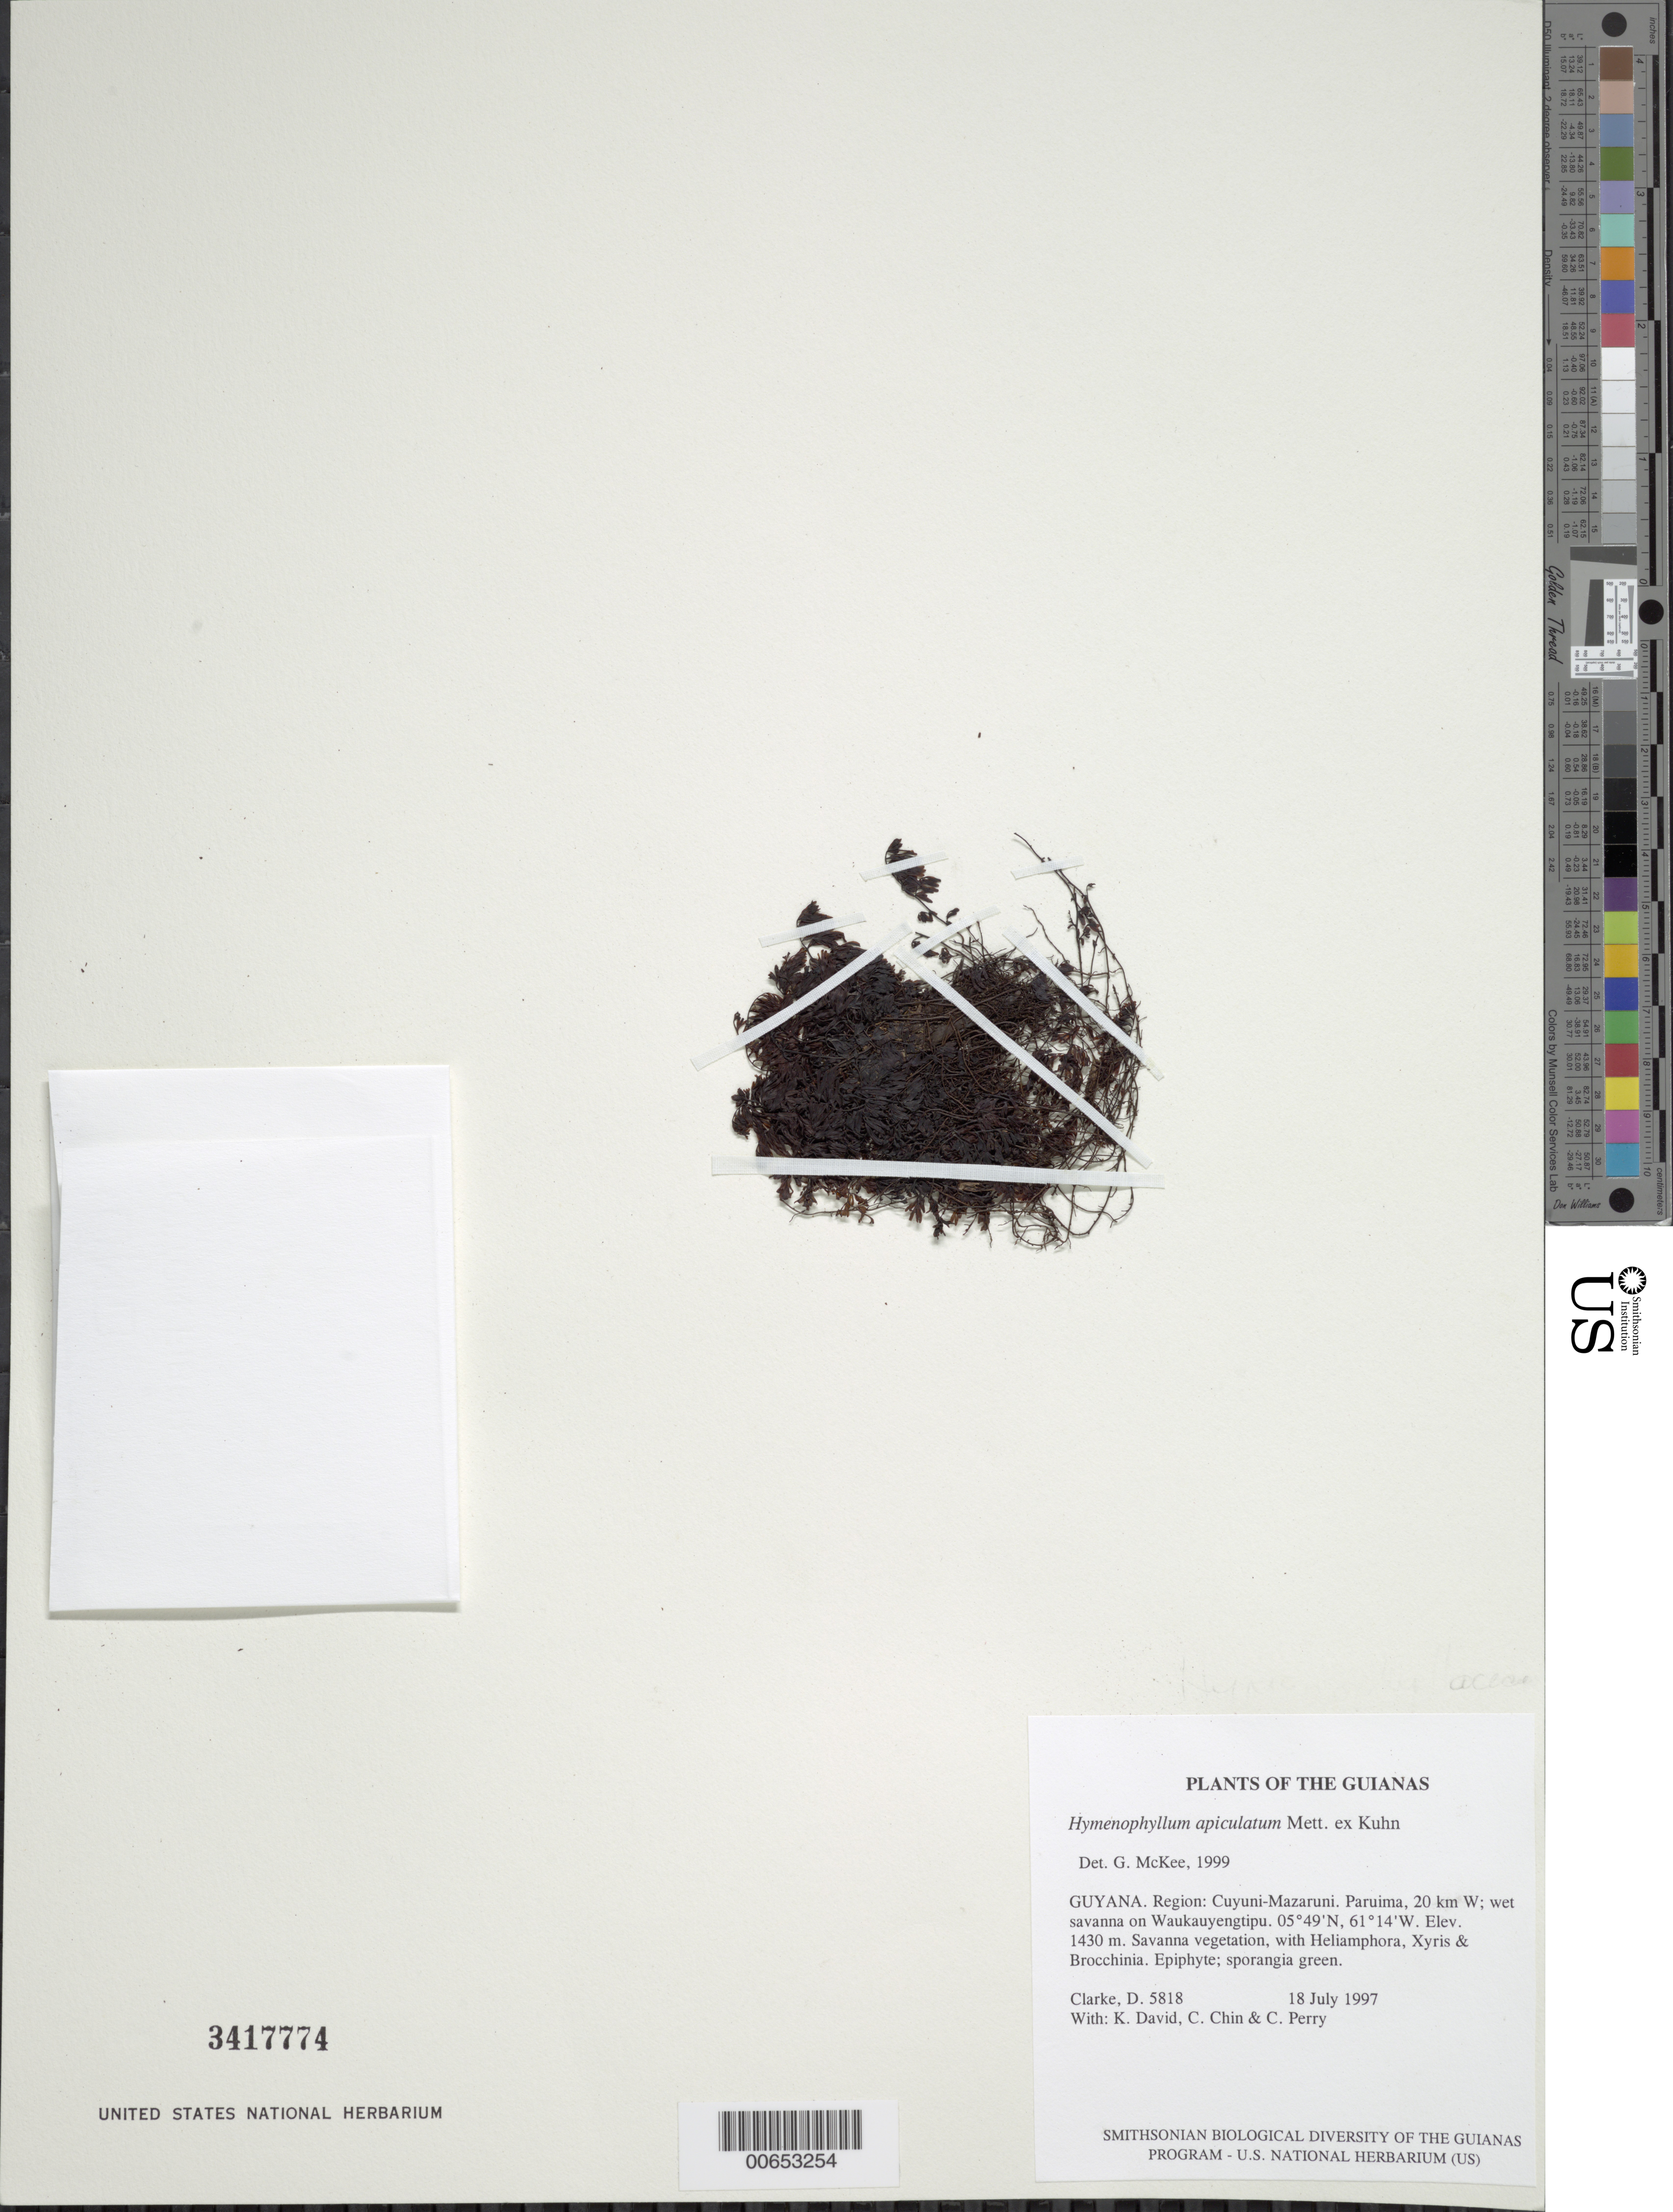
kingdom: Plantae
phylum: Tracheophyta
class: Polypodiopsida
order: Hymenophyllales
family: Hymenophyllaceae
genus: Hymenophyllum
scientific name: Hymenophyllum apiculatum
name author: Mett. ex Kuhn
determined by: McKee, G. S., (US), NMNH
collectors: H. D. Clarke, K. David, C. Chin & C. Perry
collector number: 5818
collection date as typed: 18 July 1997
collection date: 1997-07-18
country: Guyana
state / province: Cuyuni-Mazaruni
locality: Paruima, 20 km W; wet savanna on Waukauyengtipu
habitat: Savanna vegetation, with Heliamphora, Xyris & Brocchinia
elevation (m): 1430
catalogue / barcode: US 3417774